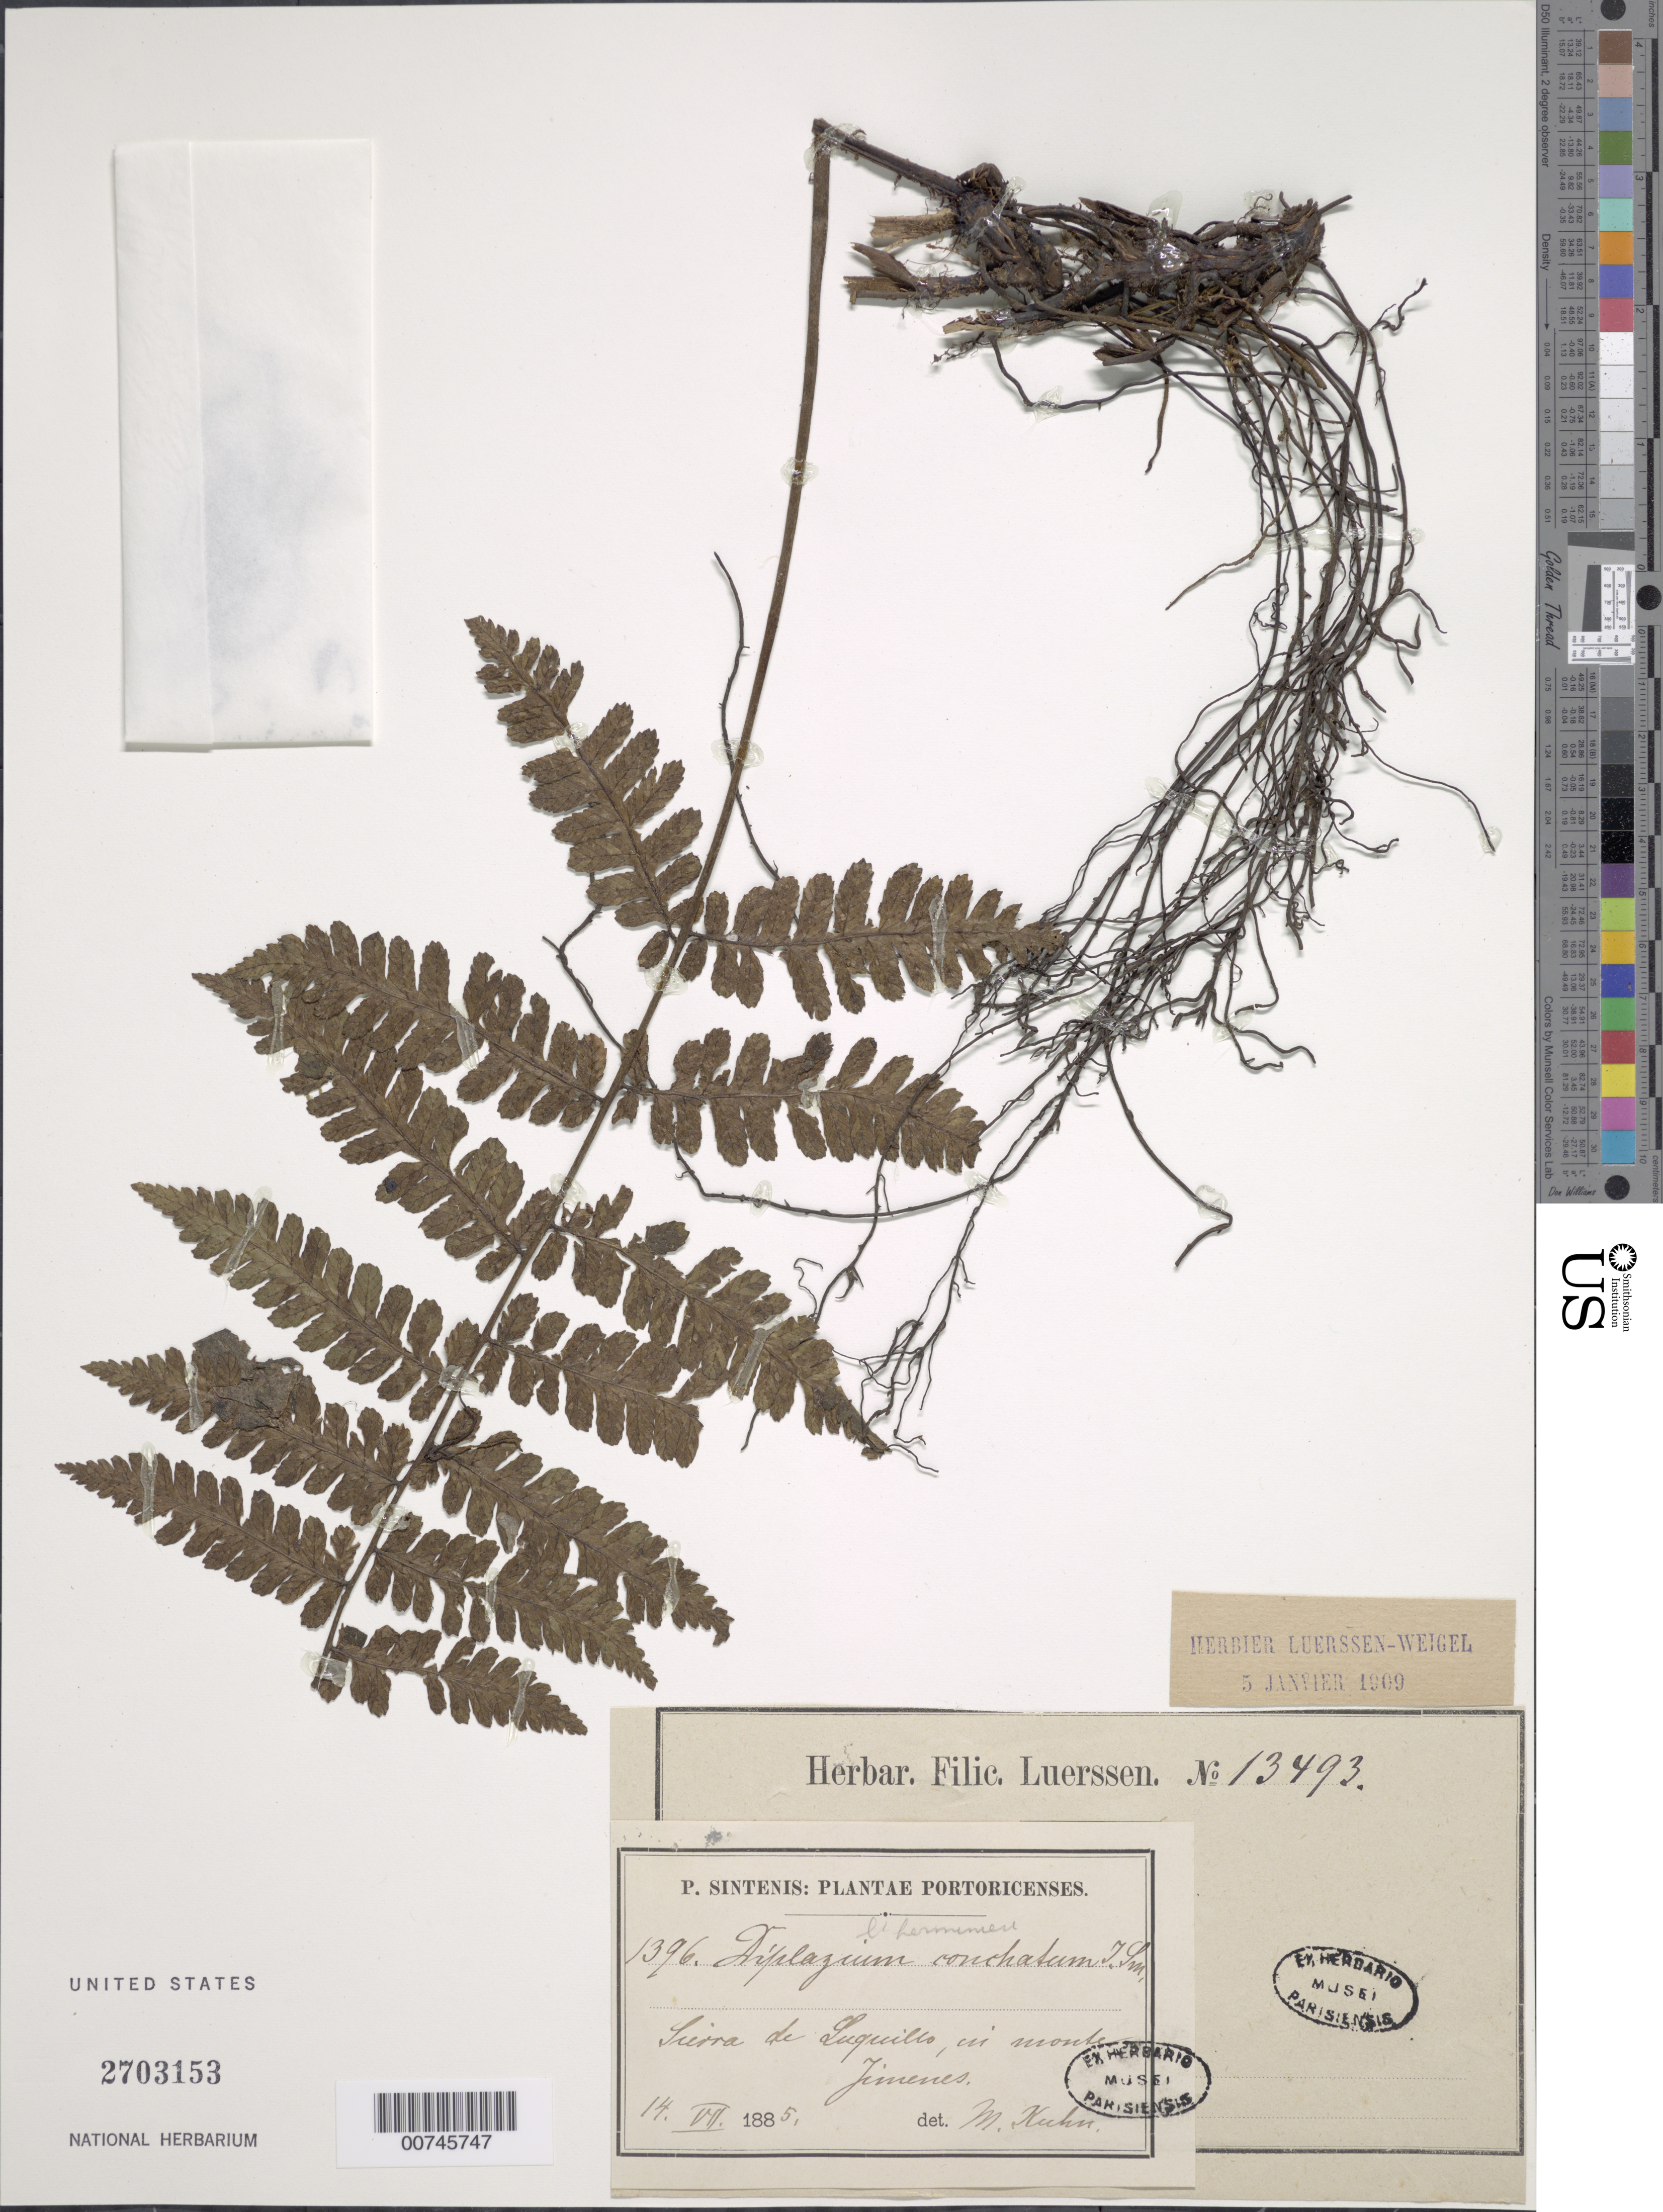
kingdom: Plantae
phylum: Tracheophyta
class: Polypodiopsida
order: Polypodiales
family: Athyriaceae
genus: Diplazium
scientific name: Diplazium lherminieri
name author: Fée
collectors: P. Sintenis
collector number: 1396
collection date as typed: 14 Jul 1885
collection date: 1885-07-14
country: Puerto Rico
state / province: Luquillo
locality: Sierra de Luquillo, in monte Jimenes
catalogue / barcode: US 2703153